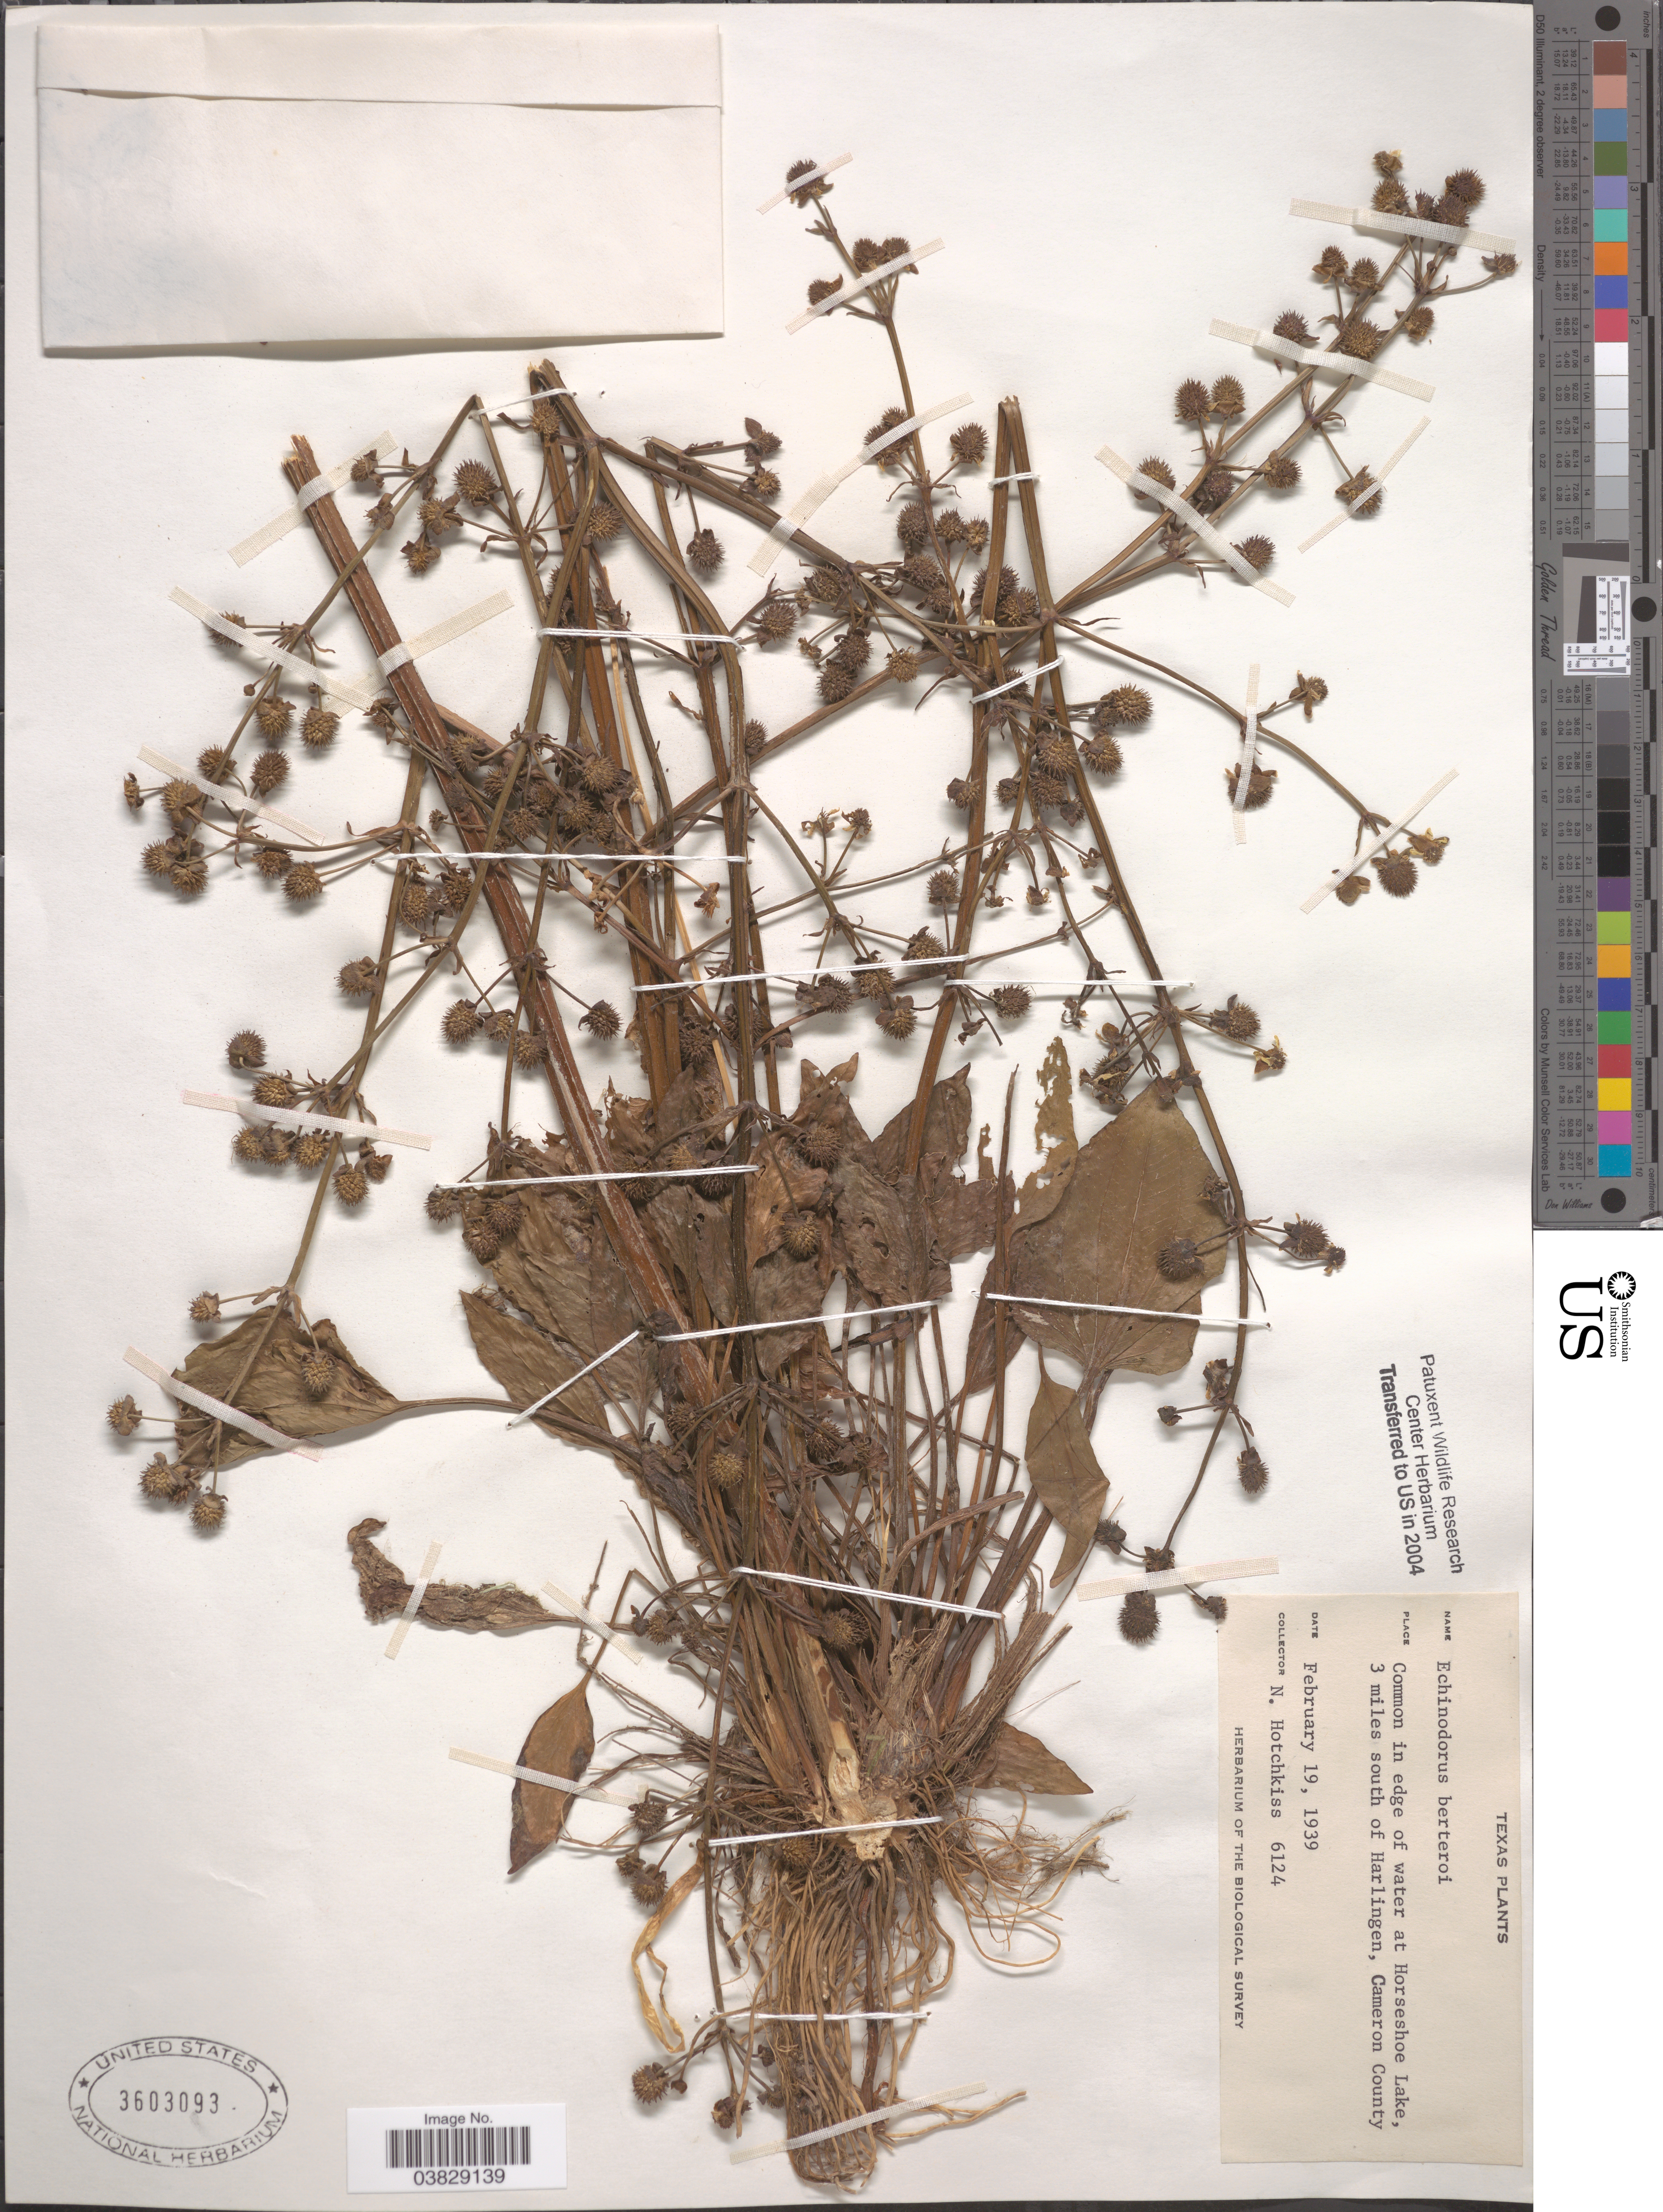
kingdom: Plantae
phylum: Tracheophyta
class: Liliopsida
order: Alismatales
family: Alismataceae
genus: Echinodorus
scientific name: Echinodorus berteroi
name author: (Spreng.) Fassett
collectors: N. Hotchkiss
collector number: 6124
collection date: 1939-02-19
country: United States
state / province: Texas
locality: Common in edge of water at Horseshoe Lake, 3 miles south of Harlingen, Cameron County.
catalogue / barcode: US 3603093